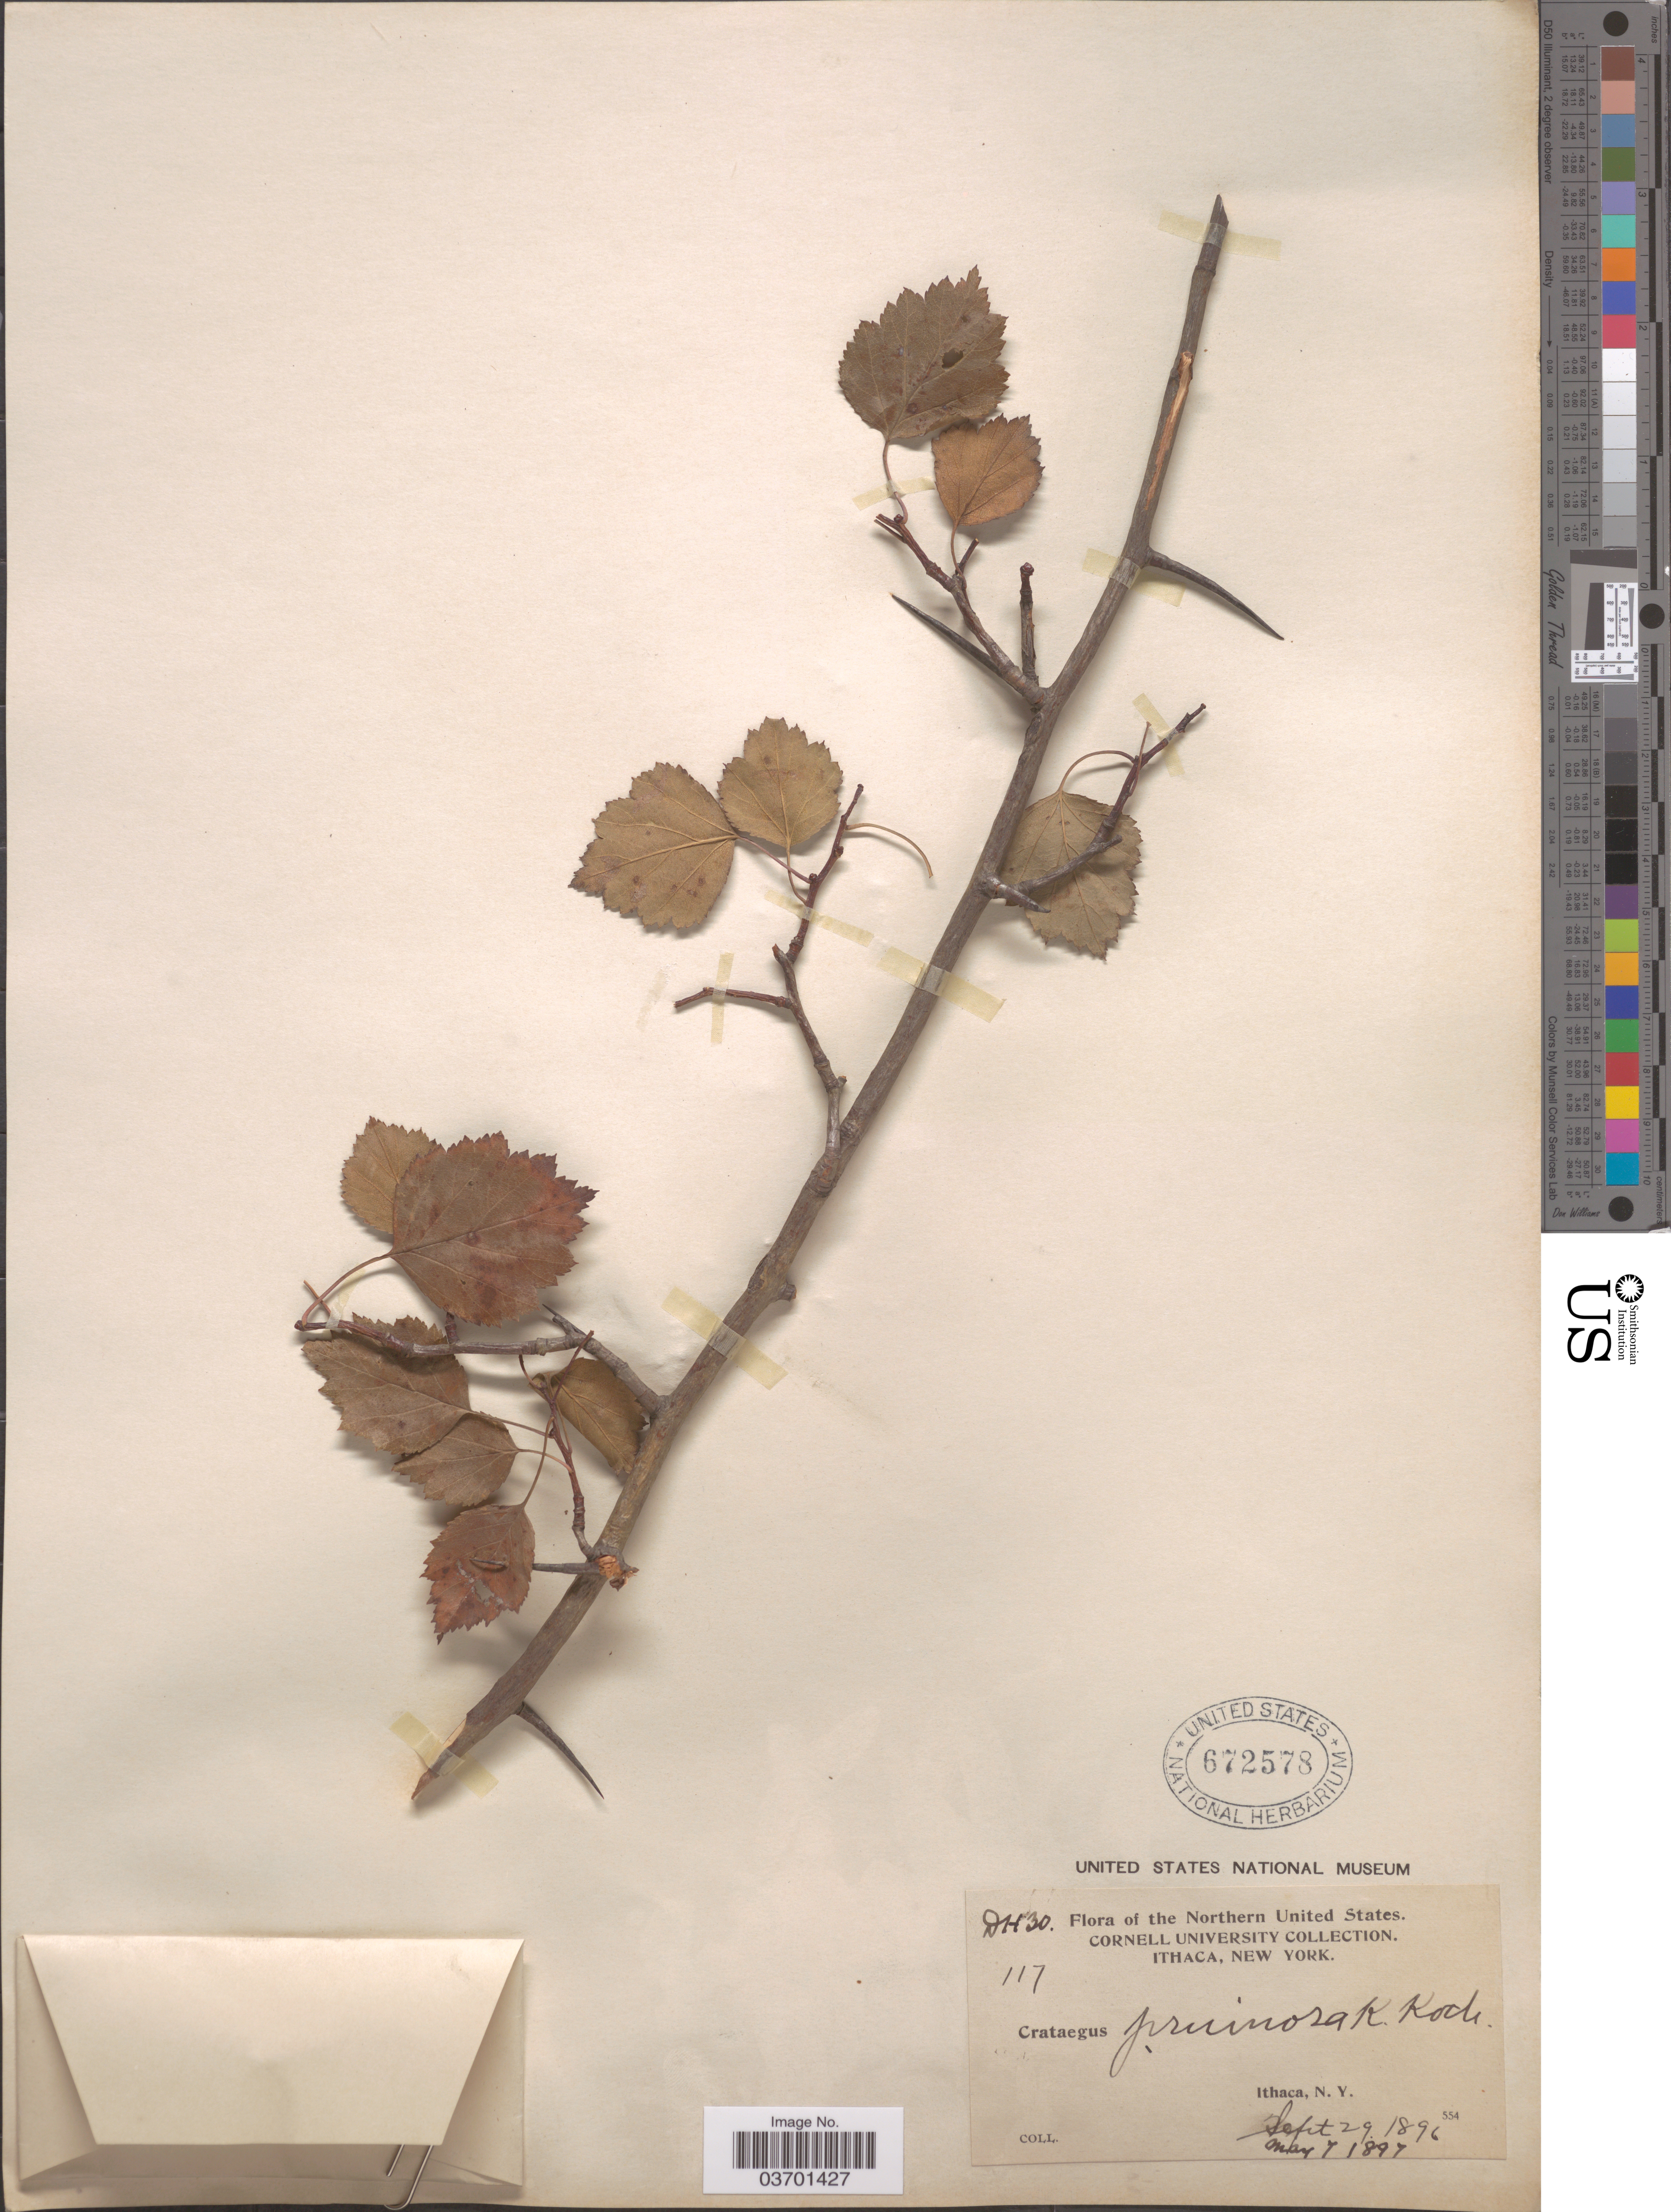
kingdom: Plantae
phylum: Tracheophyta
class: Magnoliopsida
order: Rosales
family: Rosaceae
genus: Crataegus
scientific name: Crataegus pruinosa var. parvula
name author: (Sarg.) J.B. Phipps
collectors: Cornell University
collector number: DH30/117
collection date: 1896-09-29/1897-05-07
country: United States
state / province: New York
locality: The Northern United States. Ithaca.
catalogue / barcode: US 672578